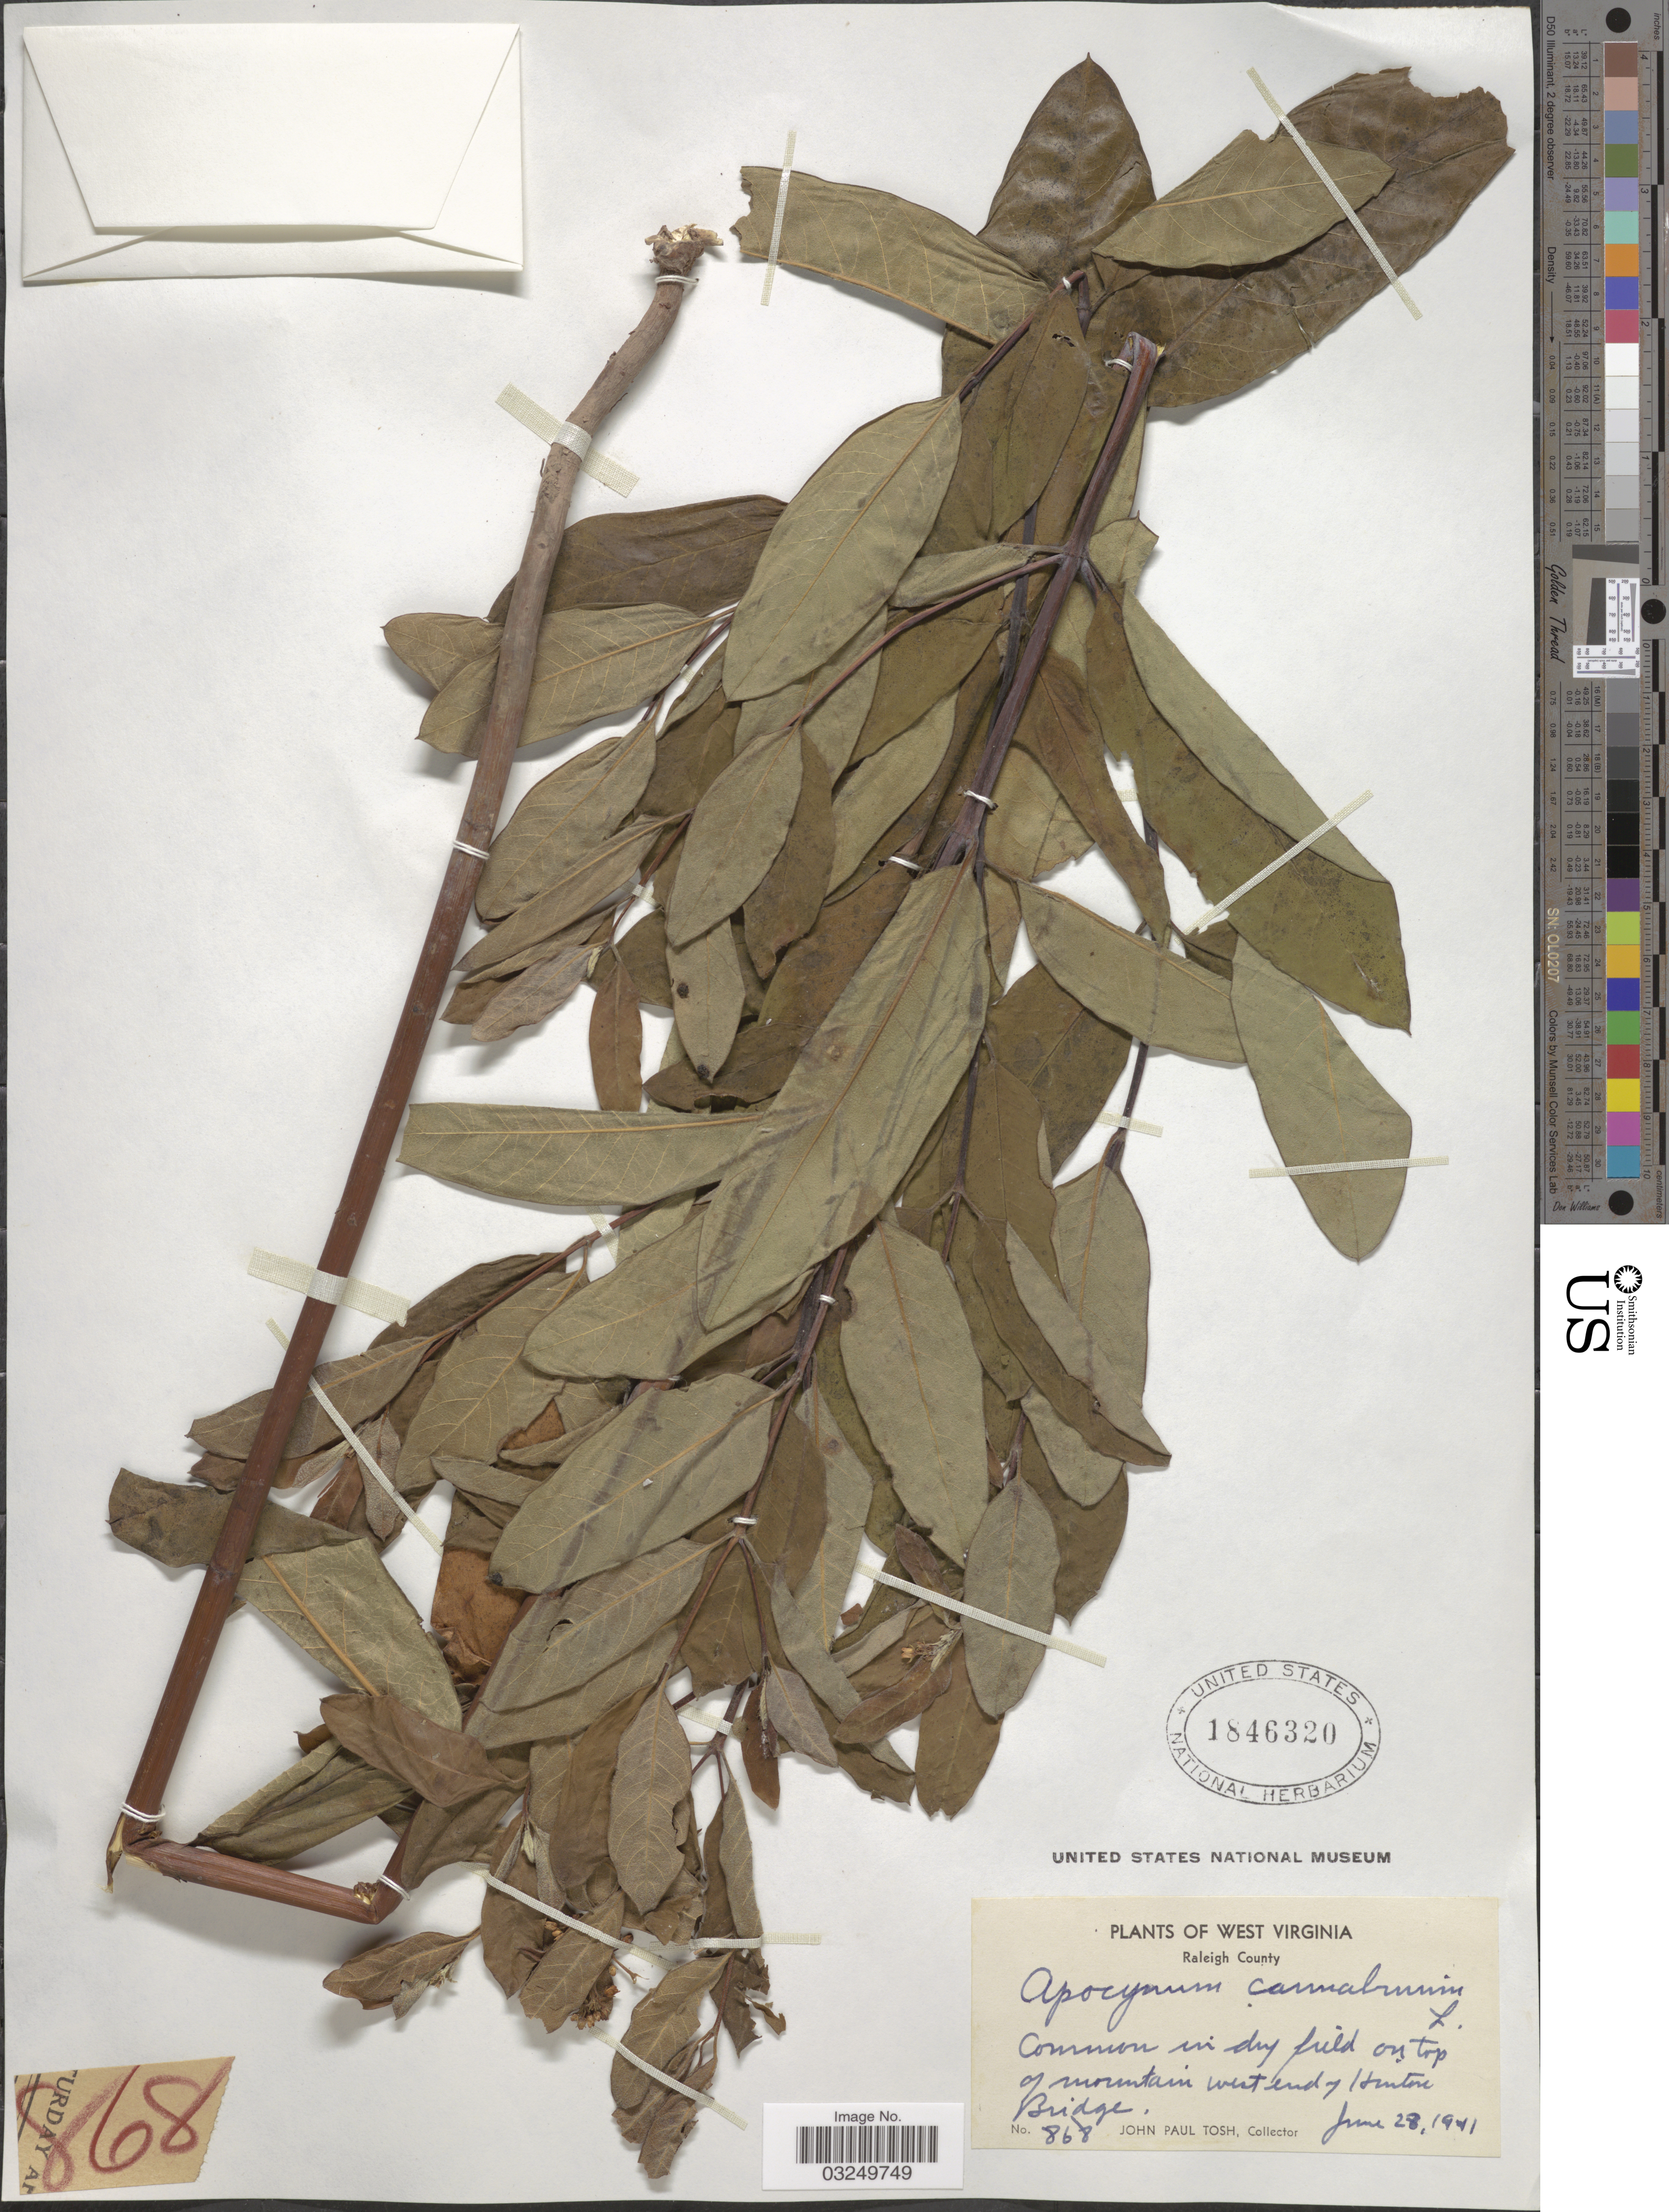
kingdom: Plantae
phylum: Tracheophyta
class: Magnoliopsida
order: Gentianales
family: Apocynaceae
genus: Apocynum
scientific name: Apocynum cannabinum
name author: L.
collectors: J. Tosh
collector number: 868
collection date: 1941-06-28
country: United States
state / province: West Virginia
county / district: Raleigh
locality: Raleigh County. On top of mountain west end of Hinton Bridge.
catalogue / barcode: US 1846320